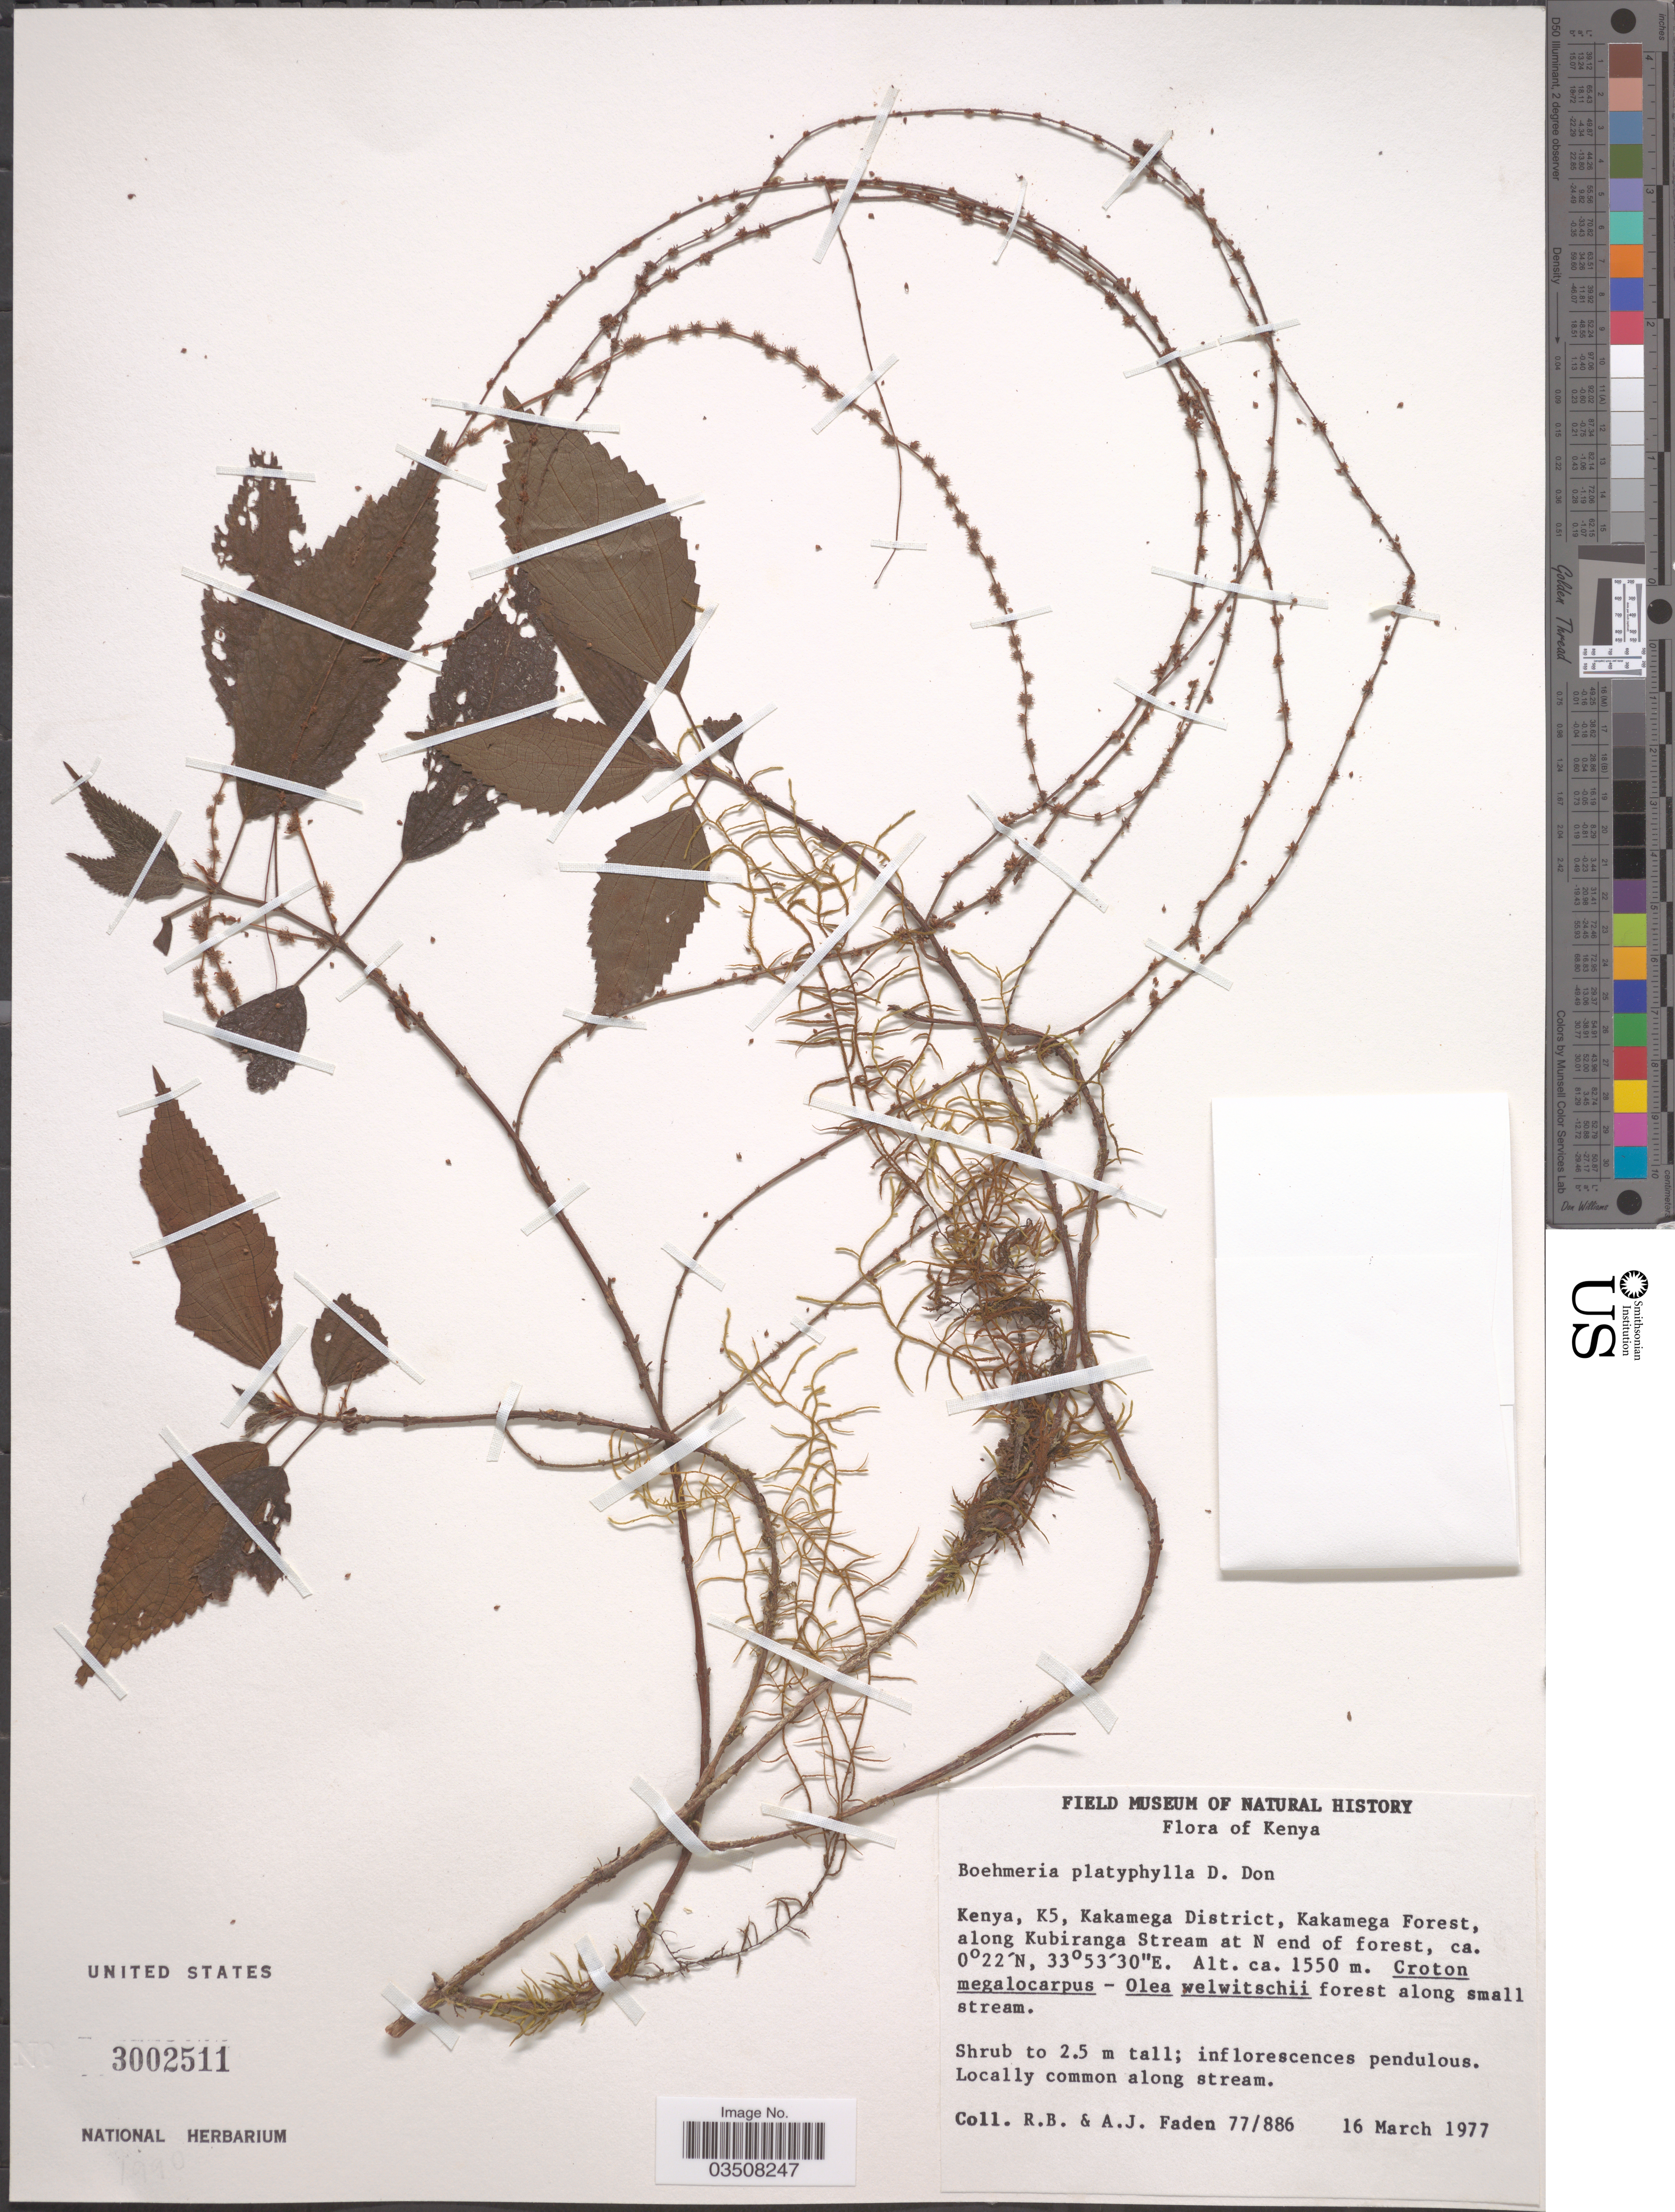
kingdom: Plantae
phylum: Tracheophyta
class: Magnoliopsida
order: Rosales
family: Urticaceae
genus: Boehmeria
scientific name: Boehmeria platyphylla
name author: G. Don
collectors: R. B. Faden & A. J. Faden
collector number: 77/886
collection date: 1977-03-16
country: Kenya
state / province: Kakamega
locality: K5, Kakamega District, Kakamega Forest, along Kubiranga Stream at N end of forest.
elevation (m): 1550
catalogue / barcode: US 3002511